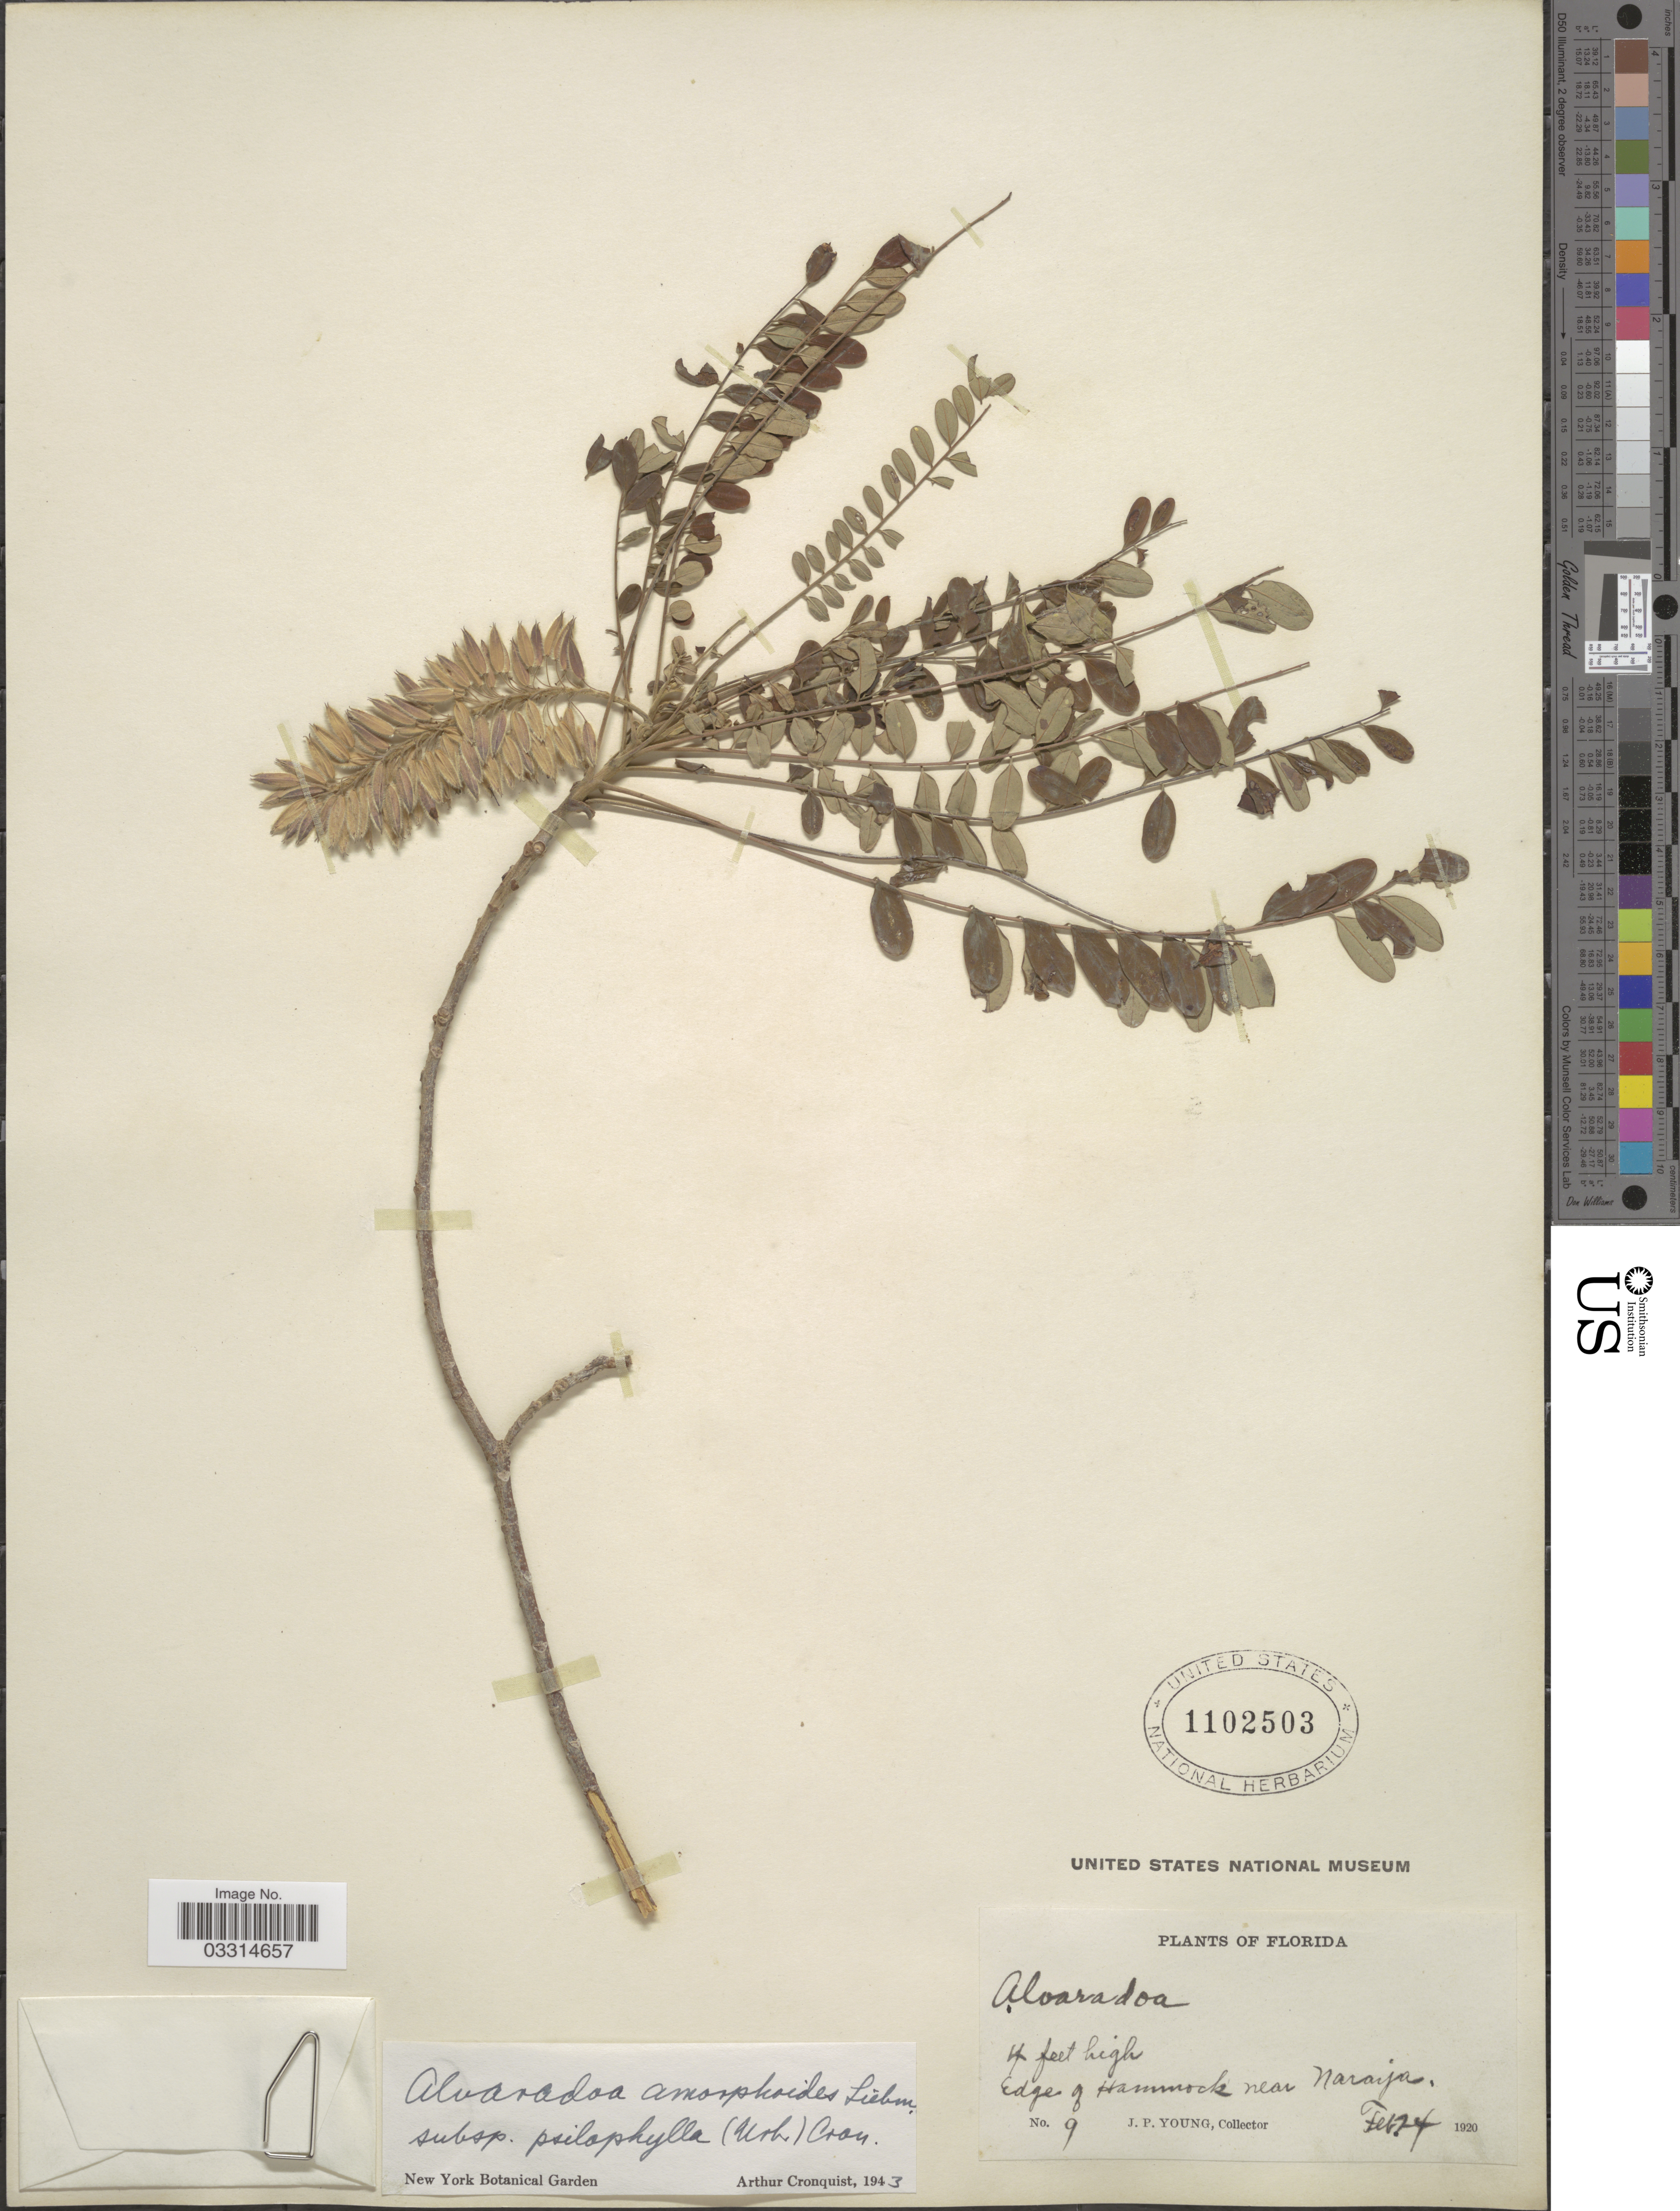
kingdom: Plantae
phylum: Tracheophyta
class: Magnoliopsida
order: Picramniales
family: Picramniaceae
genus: Alvaradoa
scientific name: Alvaradoa amorphoides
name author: Liebm.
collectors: J. P. Young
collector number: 9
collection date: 1920-02-24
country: United States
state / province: Florida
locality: Edge of Hammock near Naranja.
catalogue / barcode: US 1102503